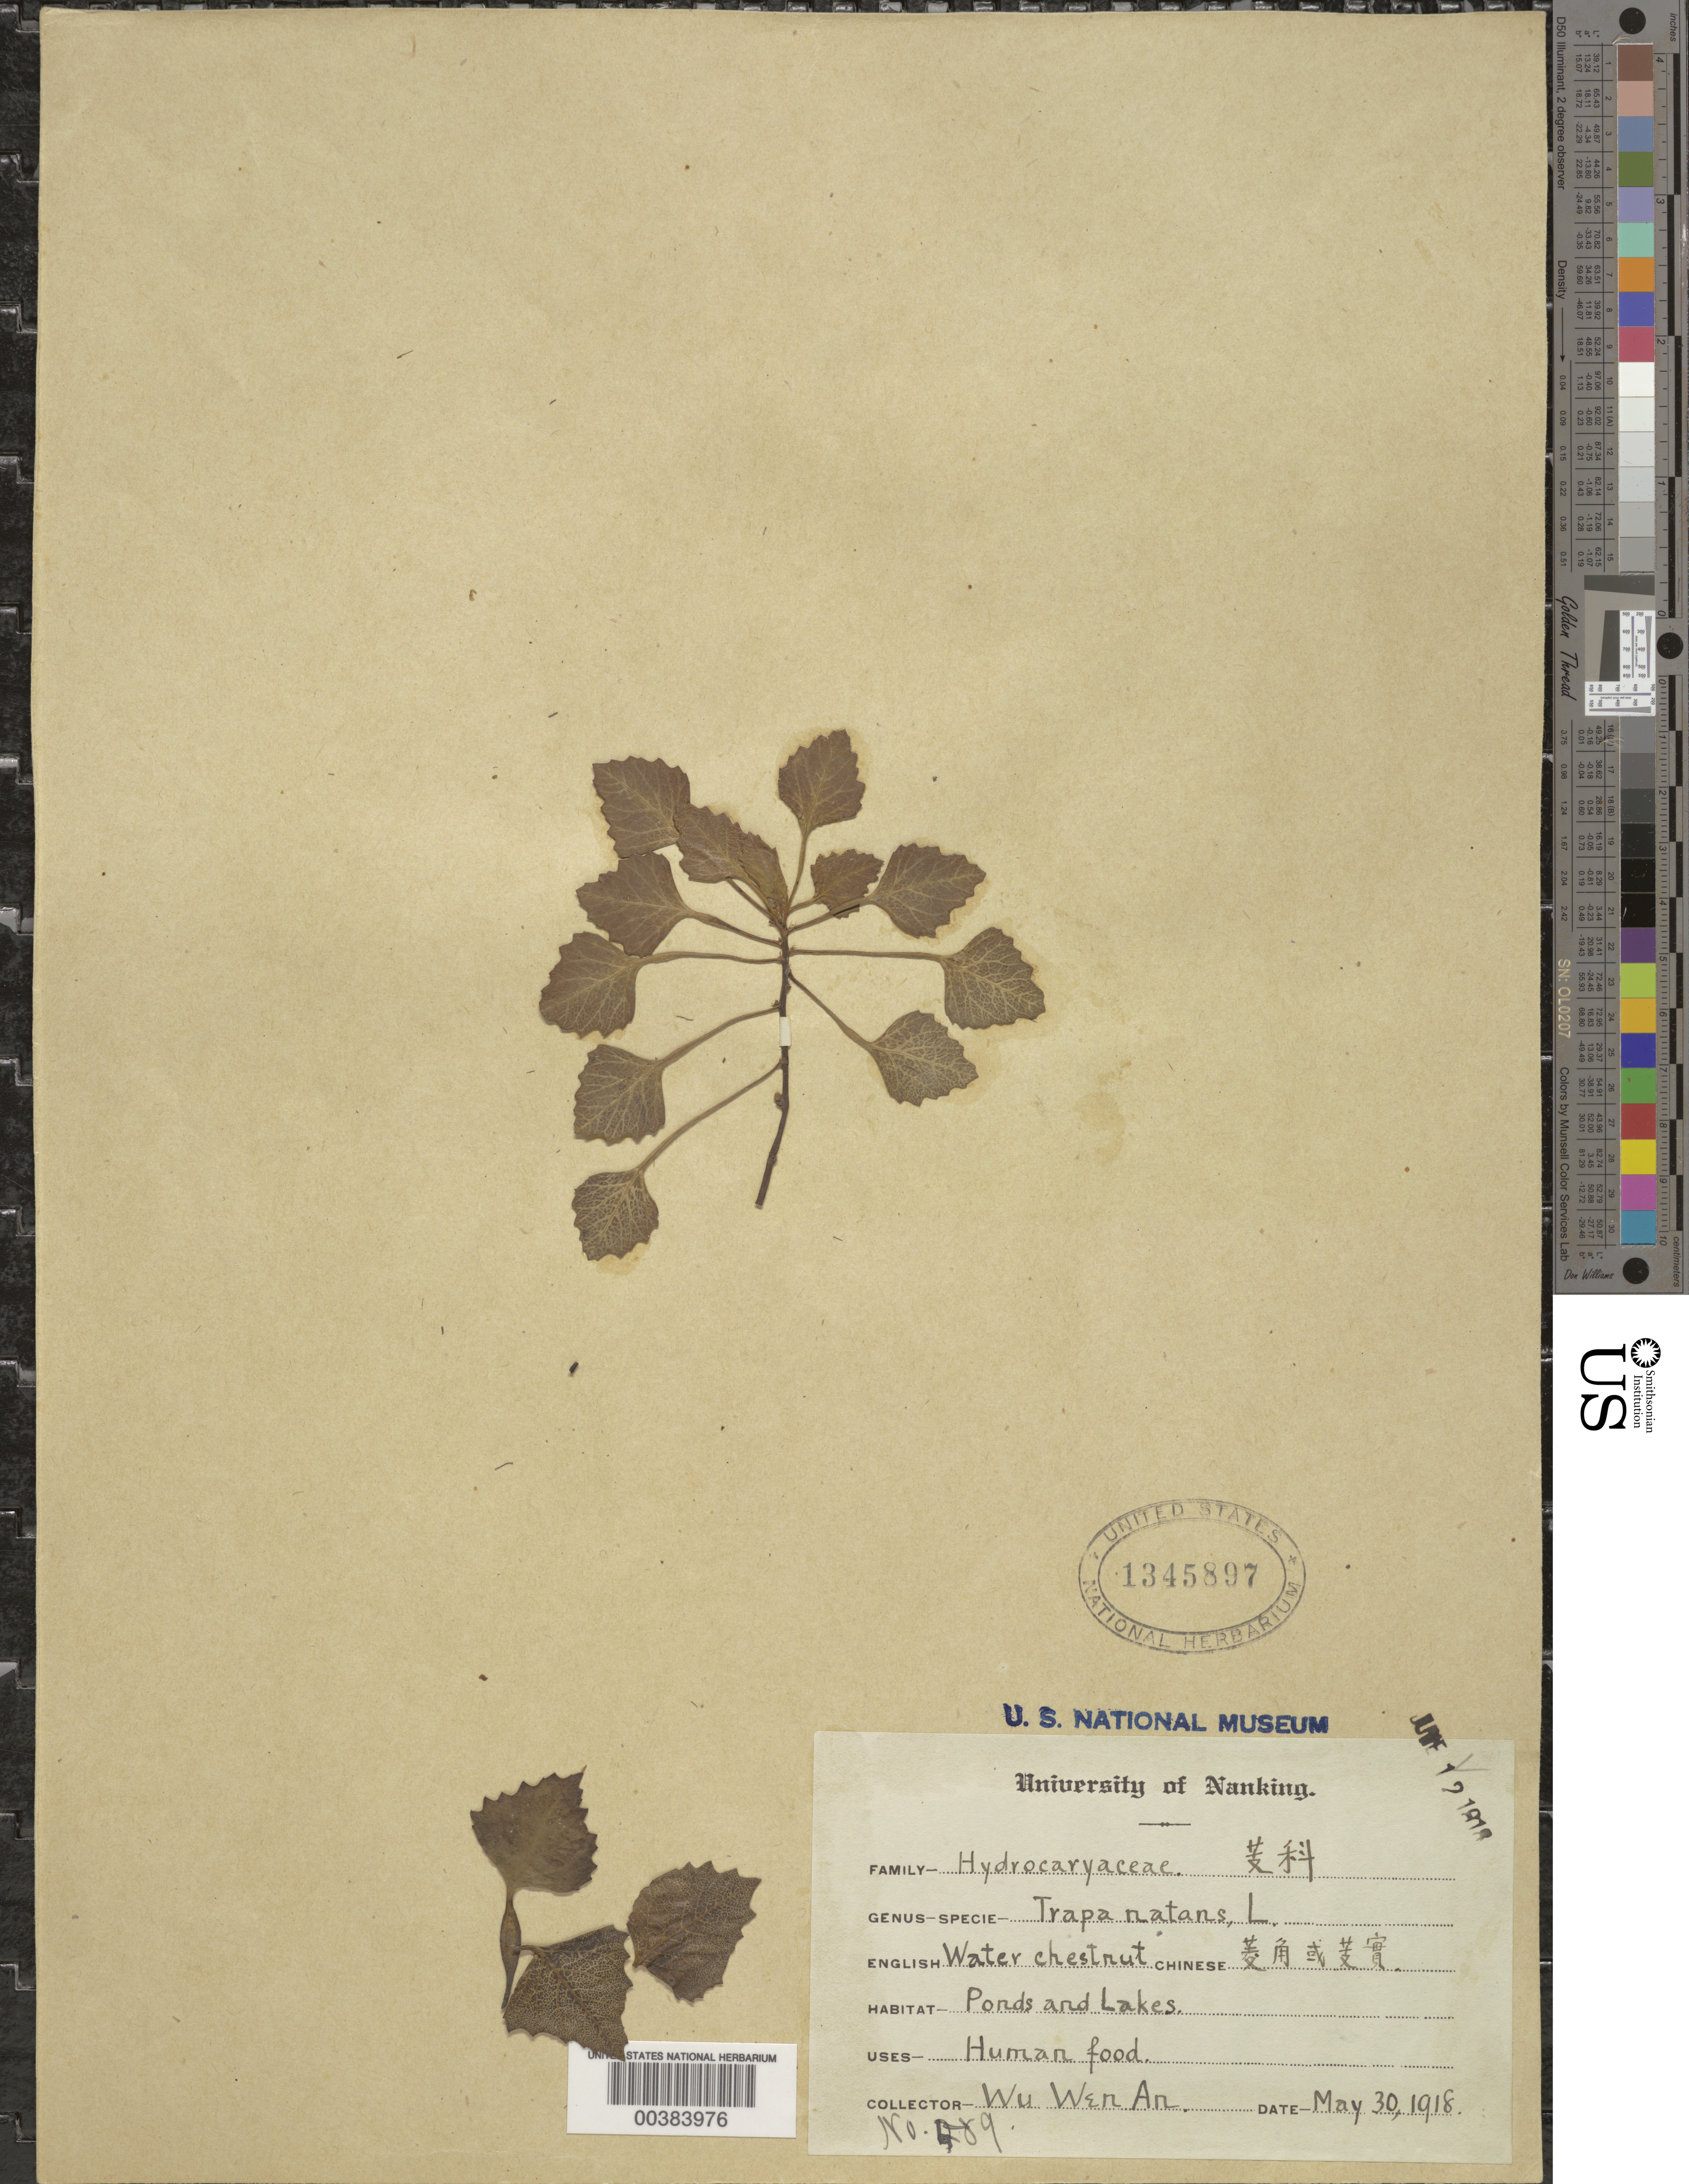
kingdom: Plantae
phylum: Tracheophyta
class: Magnoliopsida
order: Myrtales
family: Lythraceae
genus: Trapa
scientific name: Trapa natans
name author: L.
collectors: W. A. Wu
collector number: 489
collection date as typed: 30 May 1918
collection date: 1918-05-30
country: China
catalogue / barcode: US 1345897